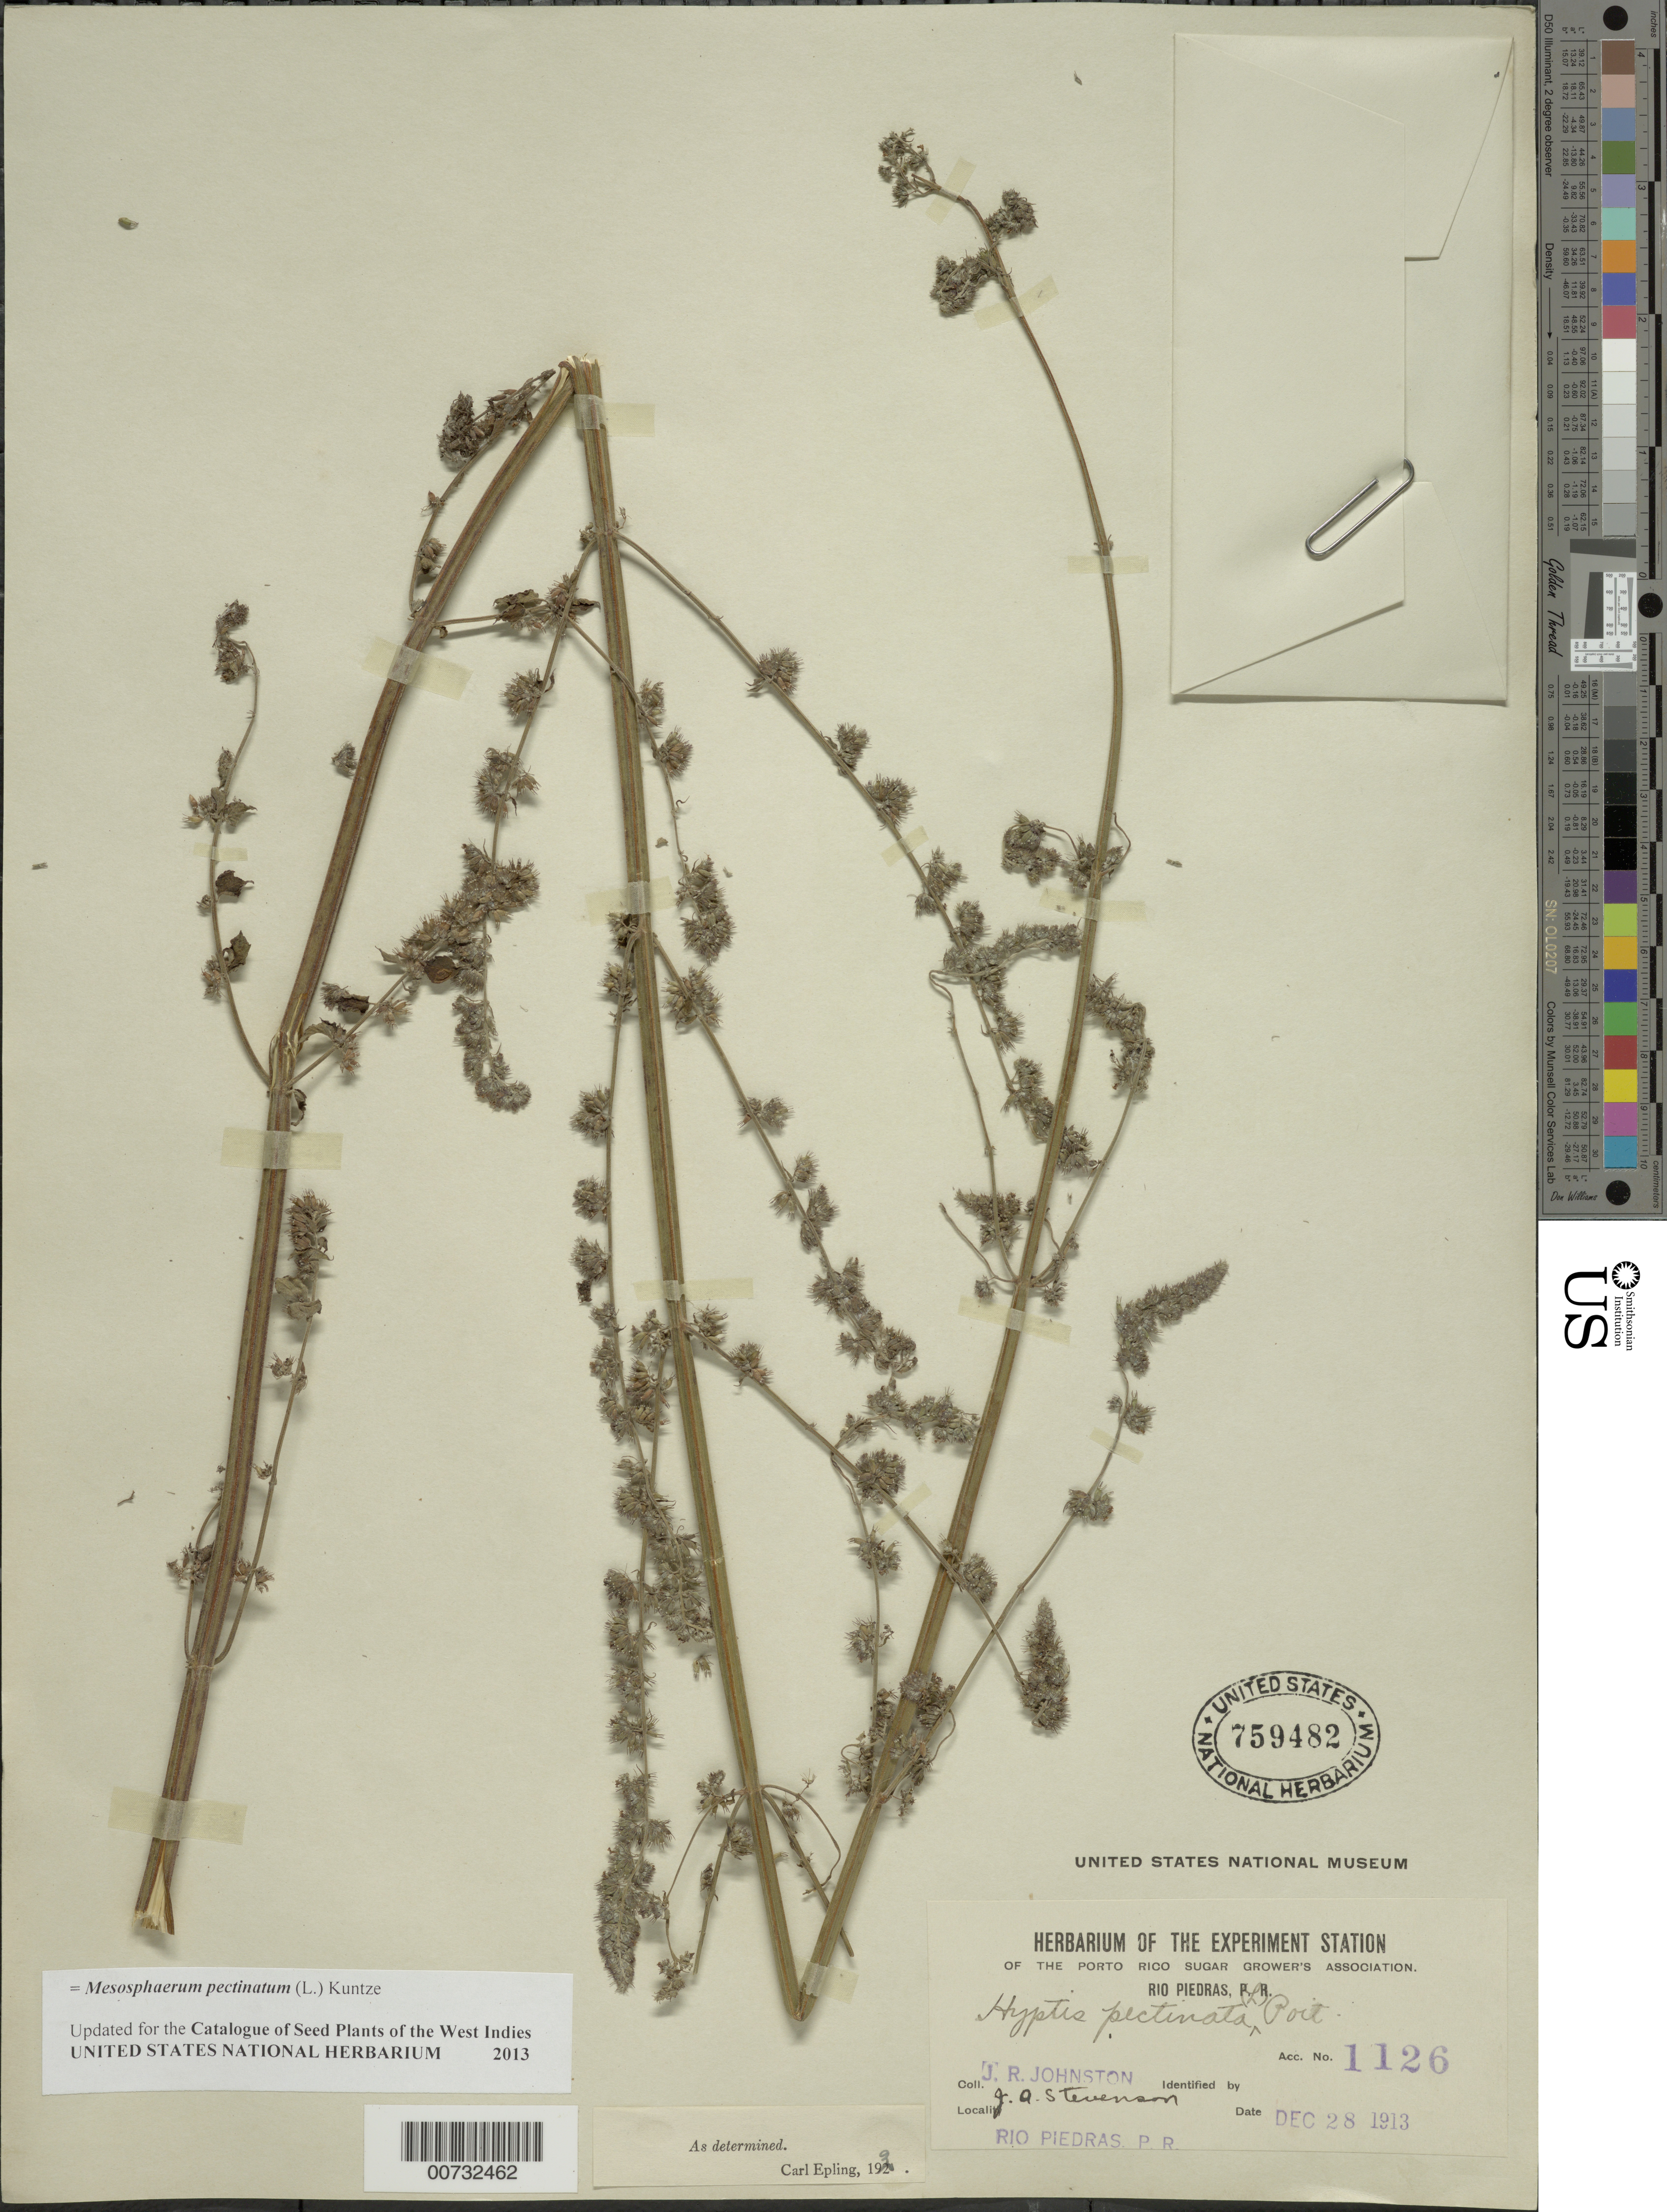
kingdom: Plantae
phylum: Tracheophyta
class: Magnoliopsida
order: Lamiales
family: Lamiaceae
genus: Mesosphaerum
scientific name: Mesosphaerum pectinatum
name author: (L.) Kuntze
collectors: J. Johnston & J. A. Stevenson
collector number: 1126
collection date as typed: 28 Dec 1913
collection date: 1913-12-28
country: Puerto Rico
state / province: San Juan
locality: Rio Piedras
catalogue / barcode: US 759482